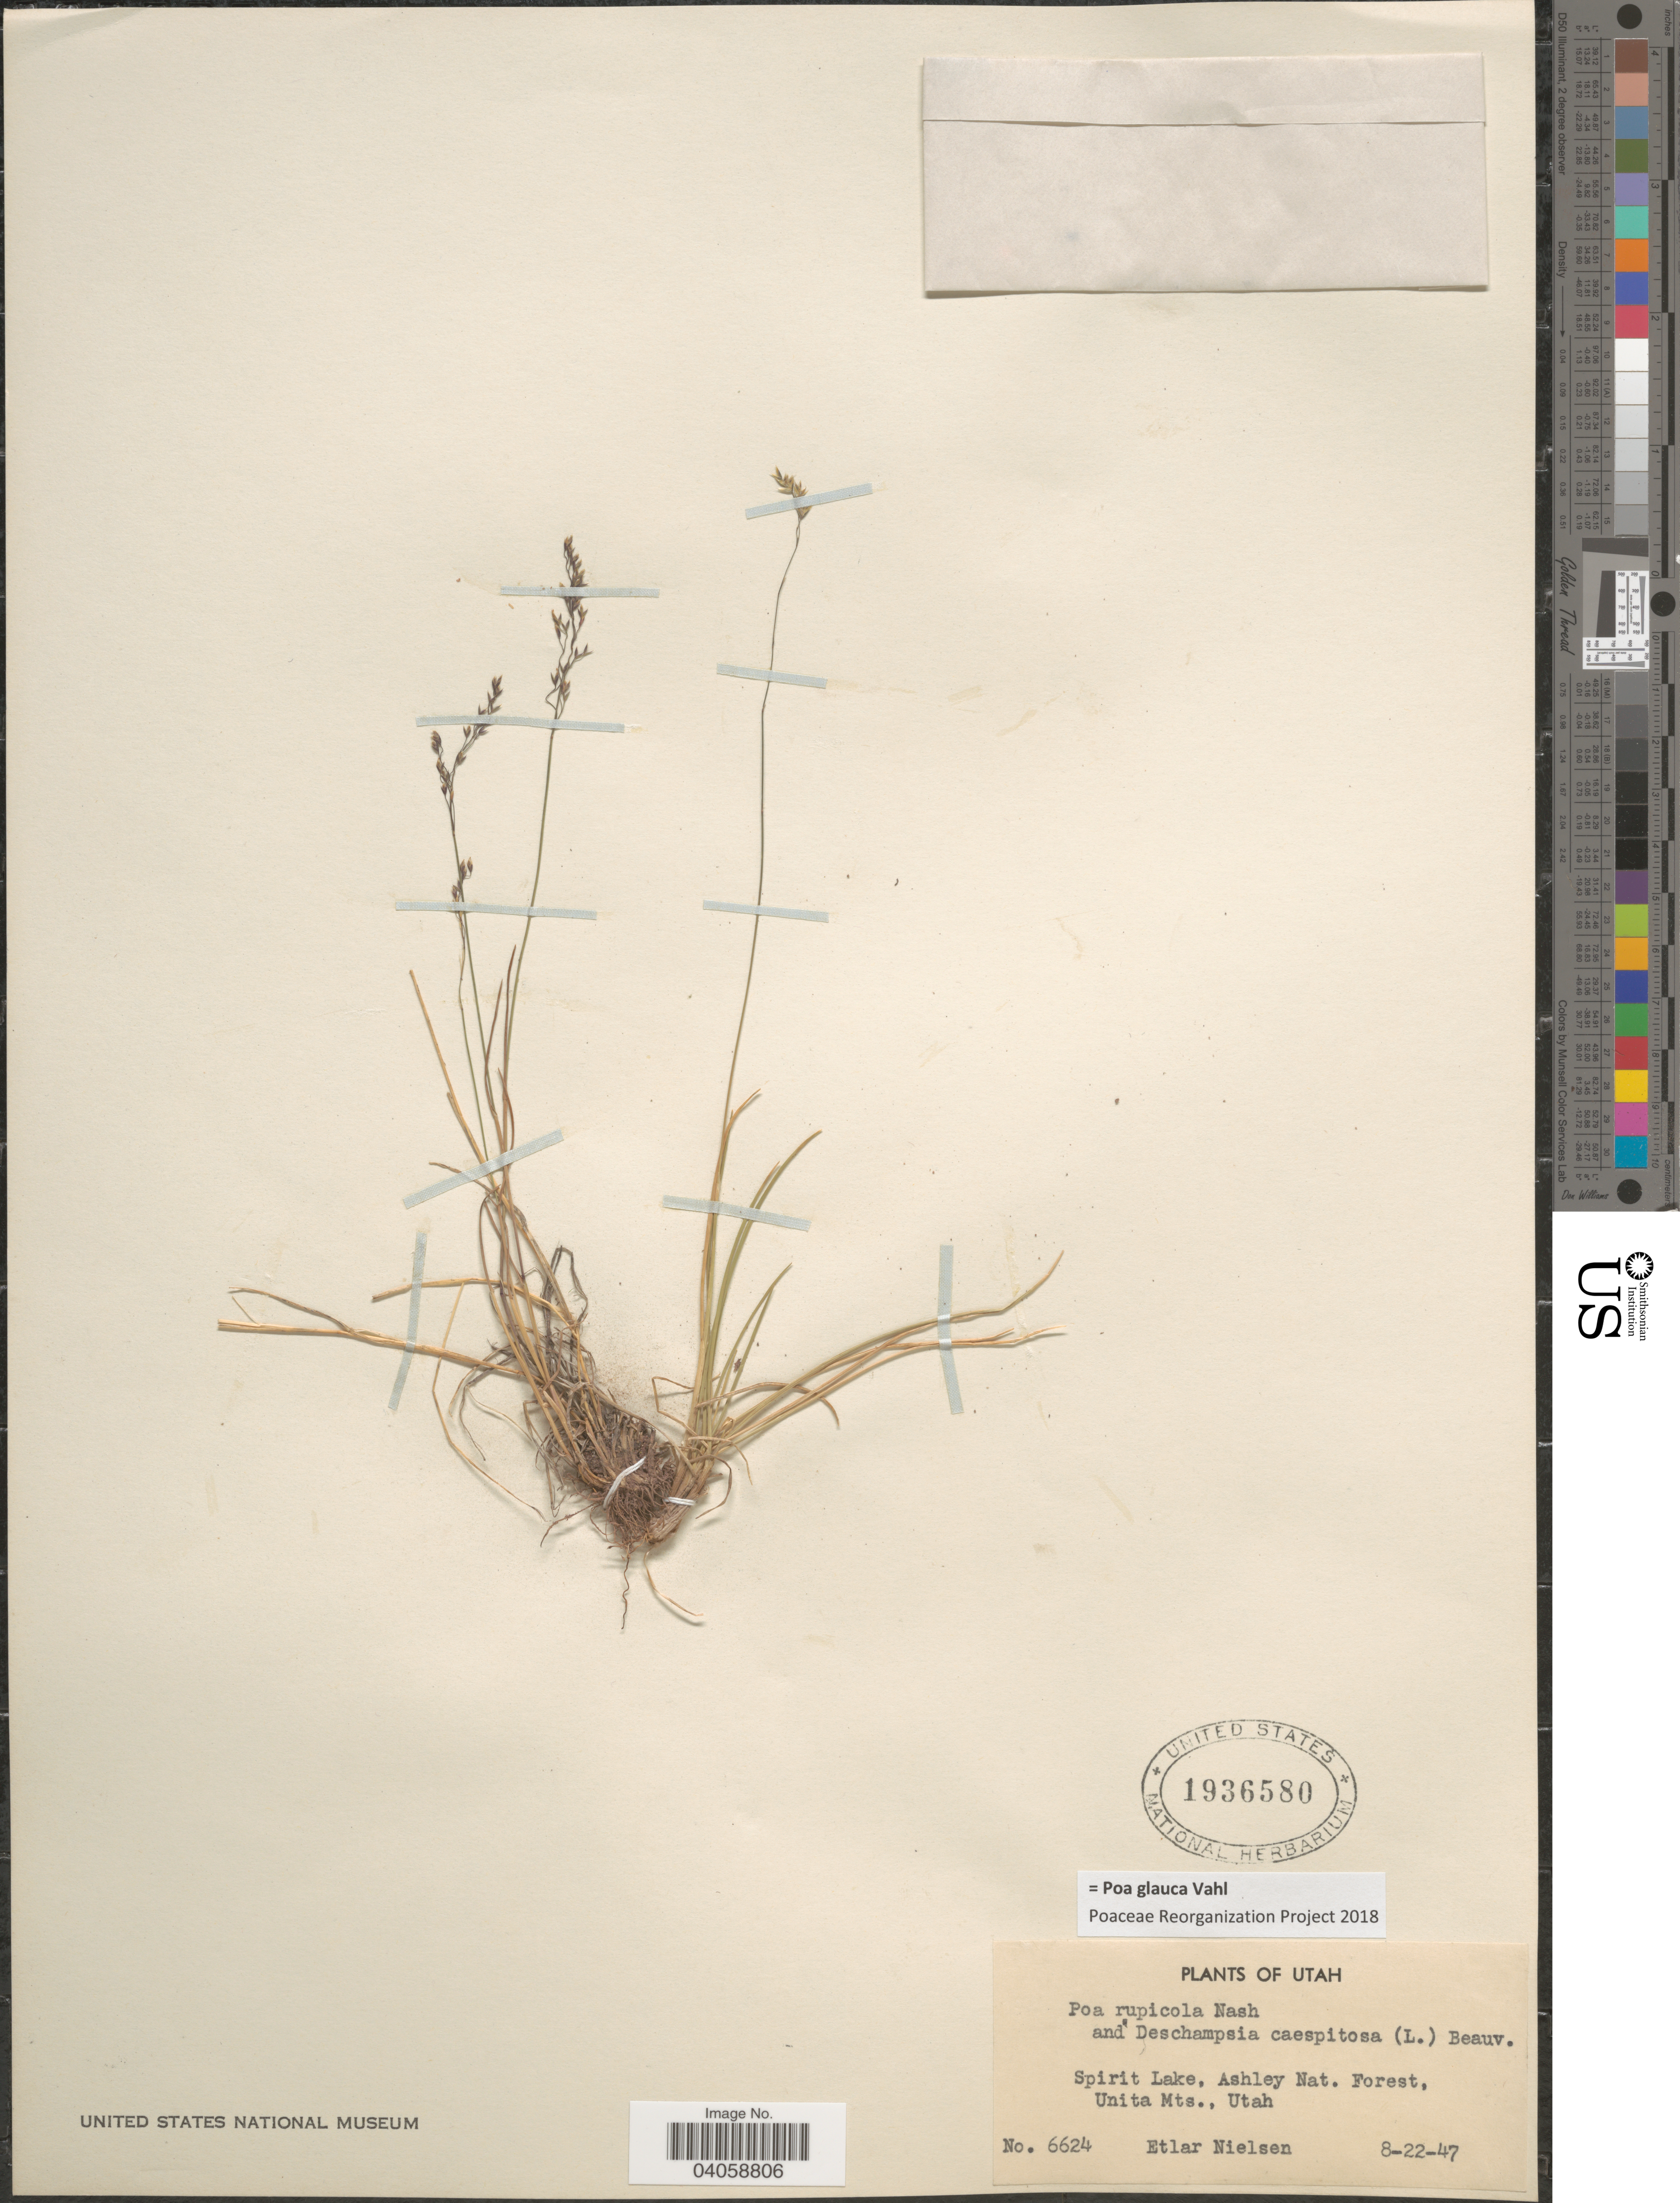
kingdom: Plantae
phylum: Tracheophyta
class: Liliopsida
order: Poales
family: Poaceae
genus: Poa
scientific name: Poa glauca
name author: Vahl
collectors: E. Nielsen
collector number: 6624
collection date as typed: Transcribed d/m/y: 22/8/47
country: United States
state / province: Utah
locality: Spirit Lake, Ashley Nat. Forest, Unita Mts.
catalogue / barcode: US 1936580